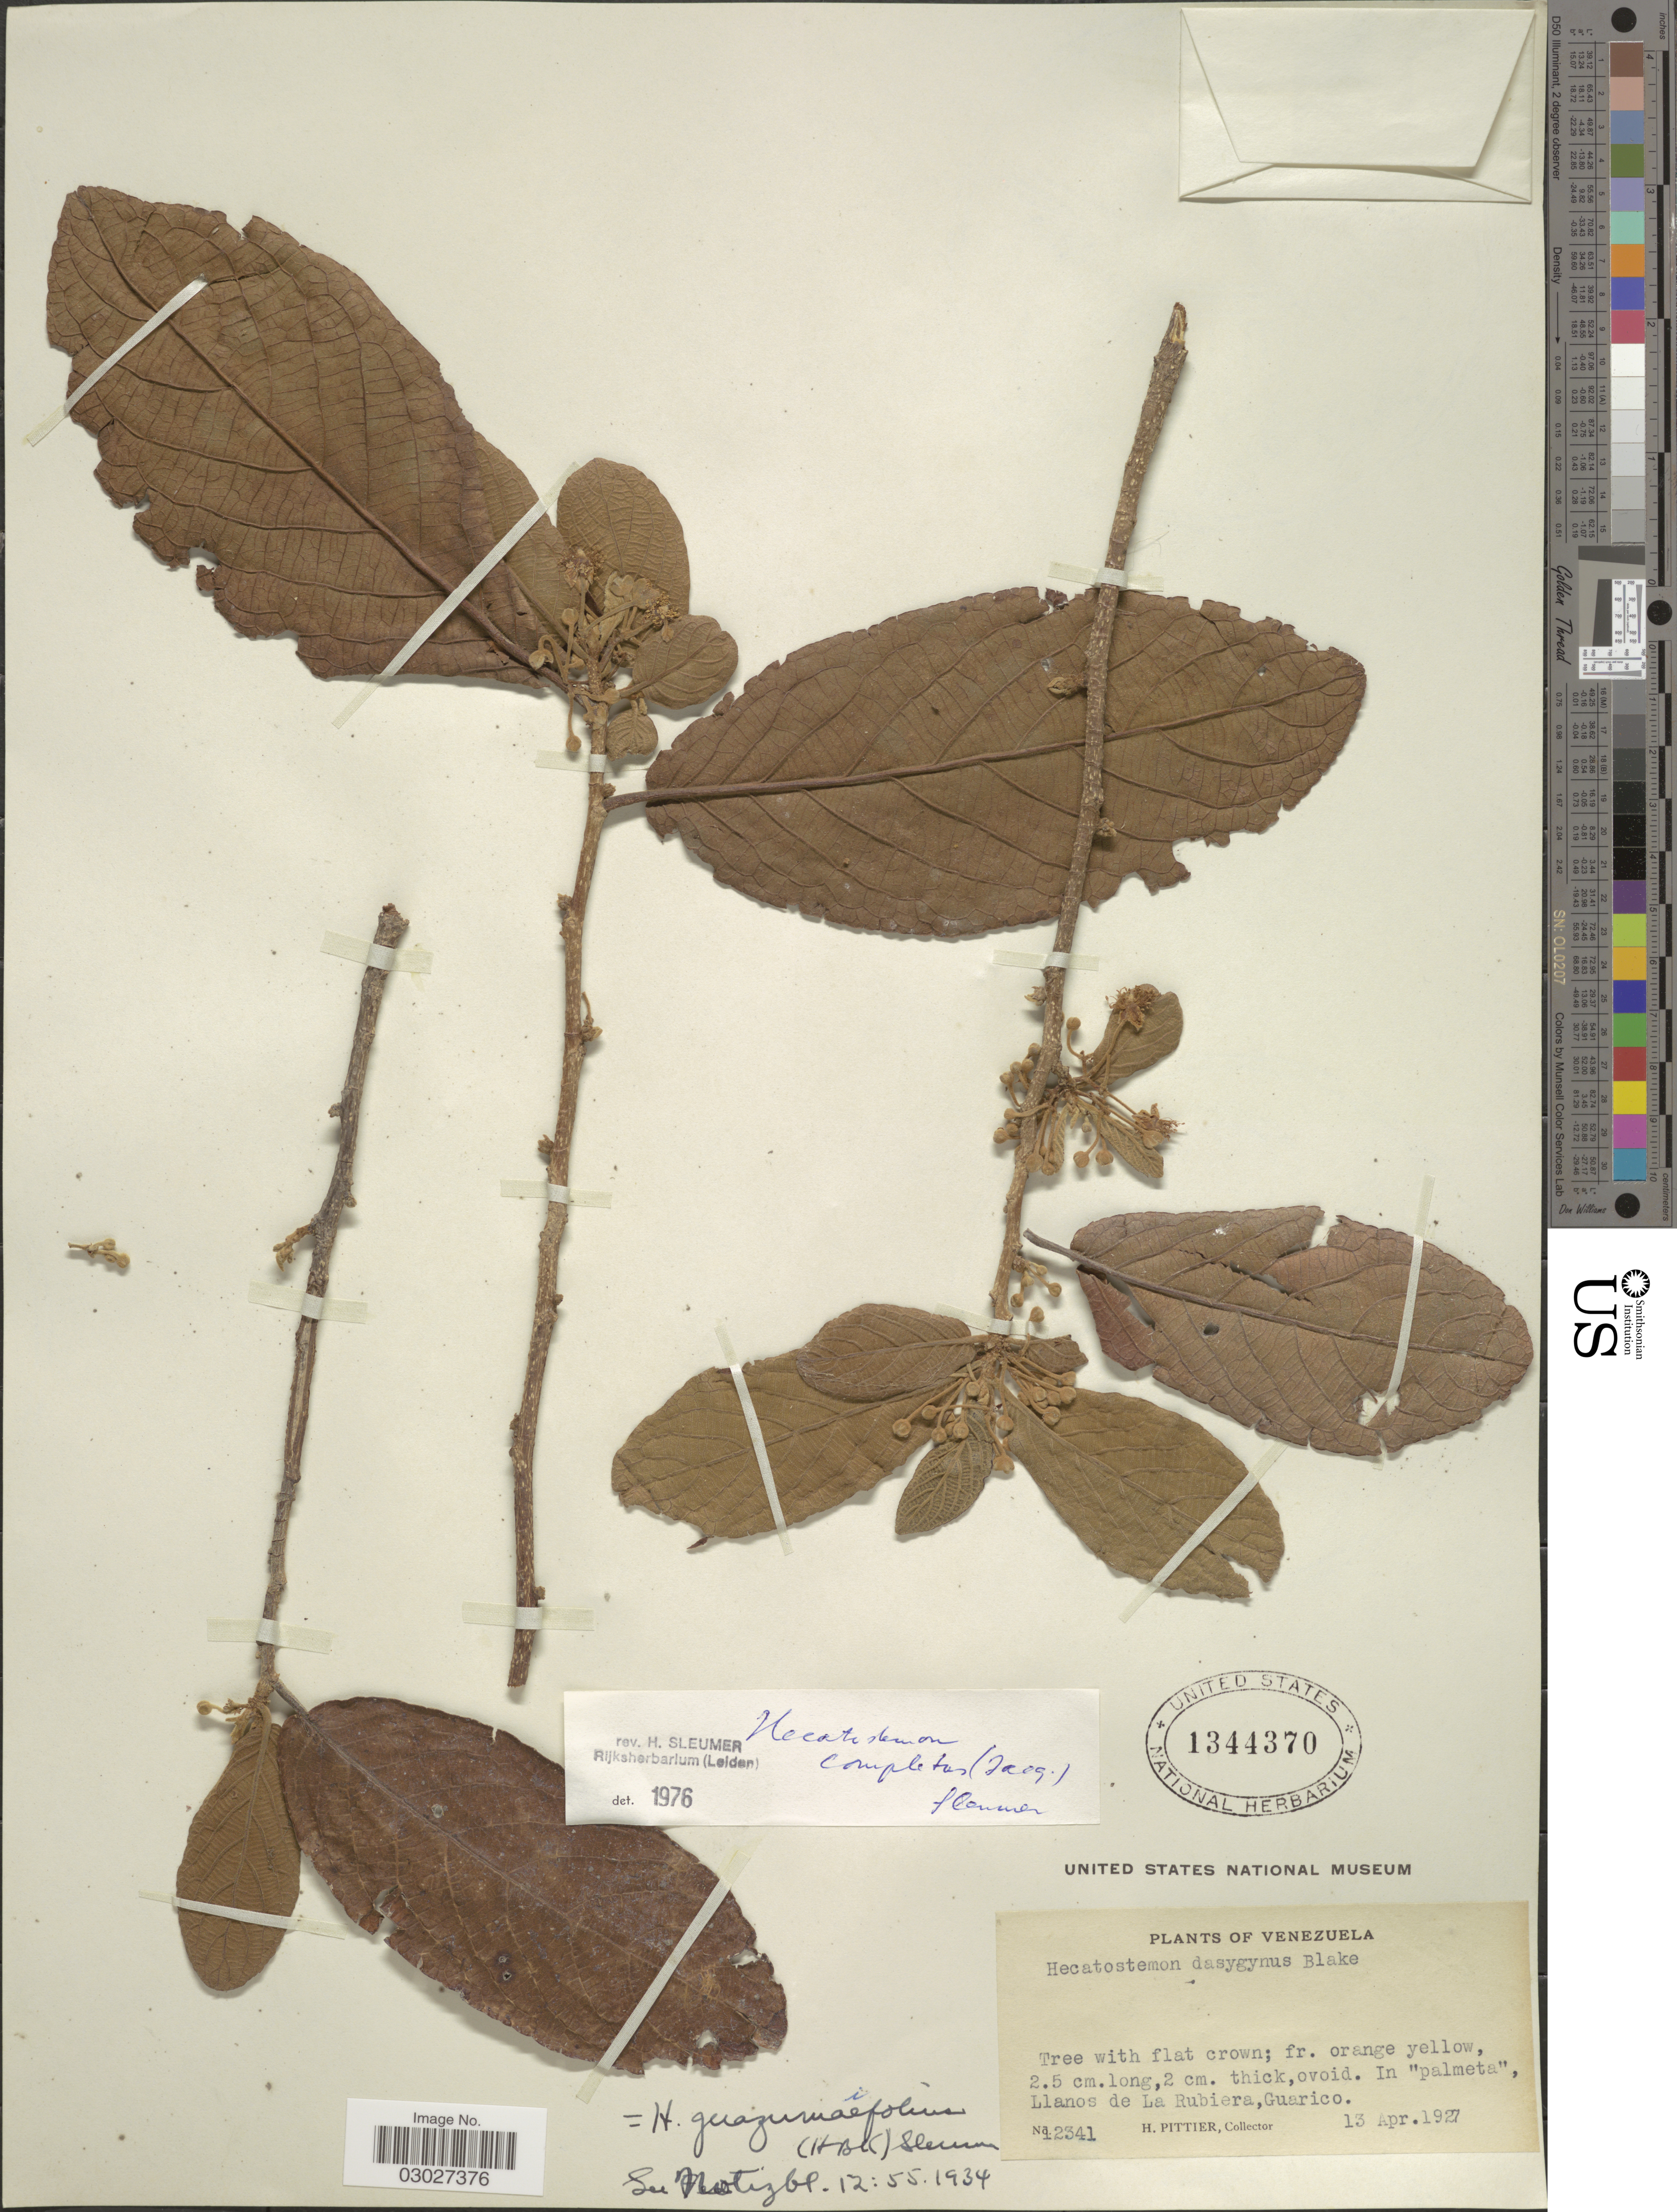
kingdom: Plantae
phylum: Tracheophyta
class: Magnoliopsida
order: Malpighiales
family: Salicaceae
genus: Casearia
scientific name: Casearia completa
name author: (Jacq.) T. Samar. & M.H. Alford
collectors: H. F. Pittier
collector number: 12341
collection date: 1927-04-13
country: Venezuela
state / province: Guárico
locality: In 'palmeta' Llanos de La Rubiera.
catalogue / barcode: US 1344370